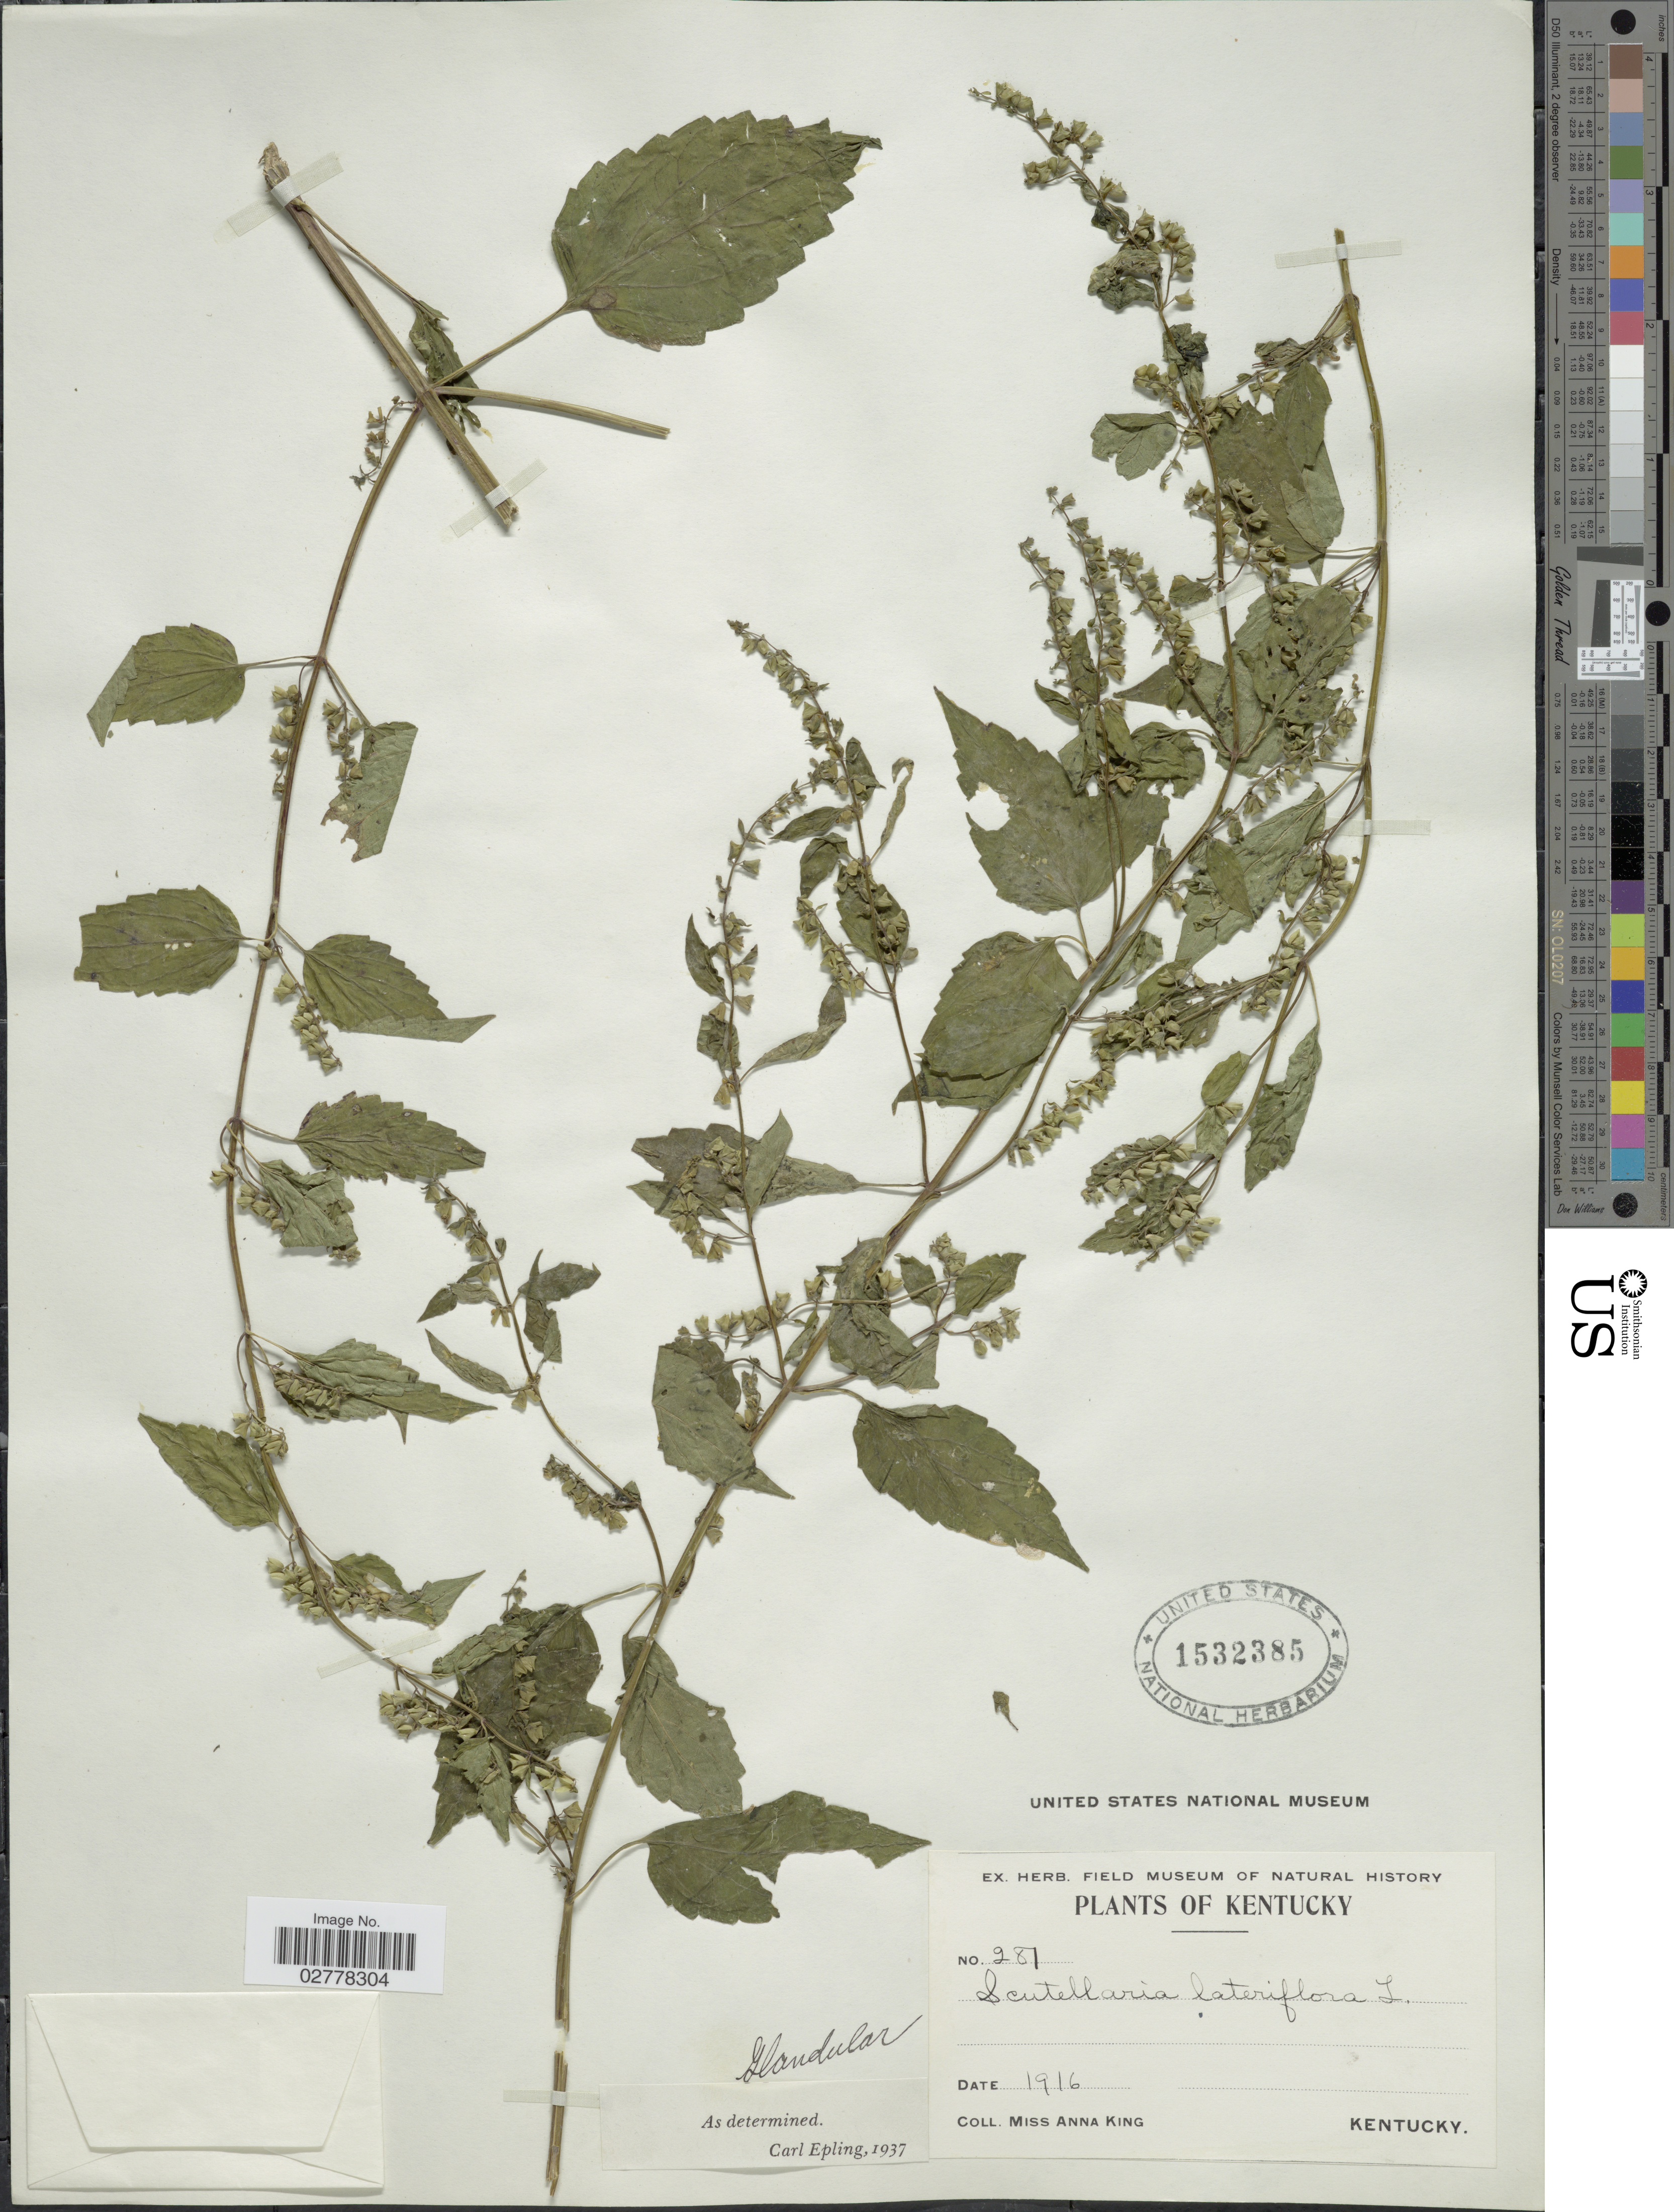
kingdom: Plantae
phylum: Tracheophyta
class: Magnoliopsida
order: Lamiales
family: Lamiaceae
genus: Scutellaria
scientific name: Scutellaria lateriflora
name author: L.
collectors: A. King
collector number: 281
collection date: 1916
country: United States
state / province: Kentucky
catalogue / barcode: US 1532385